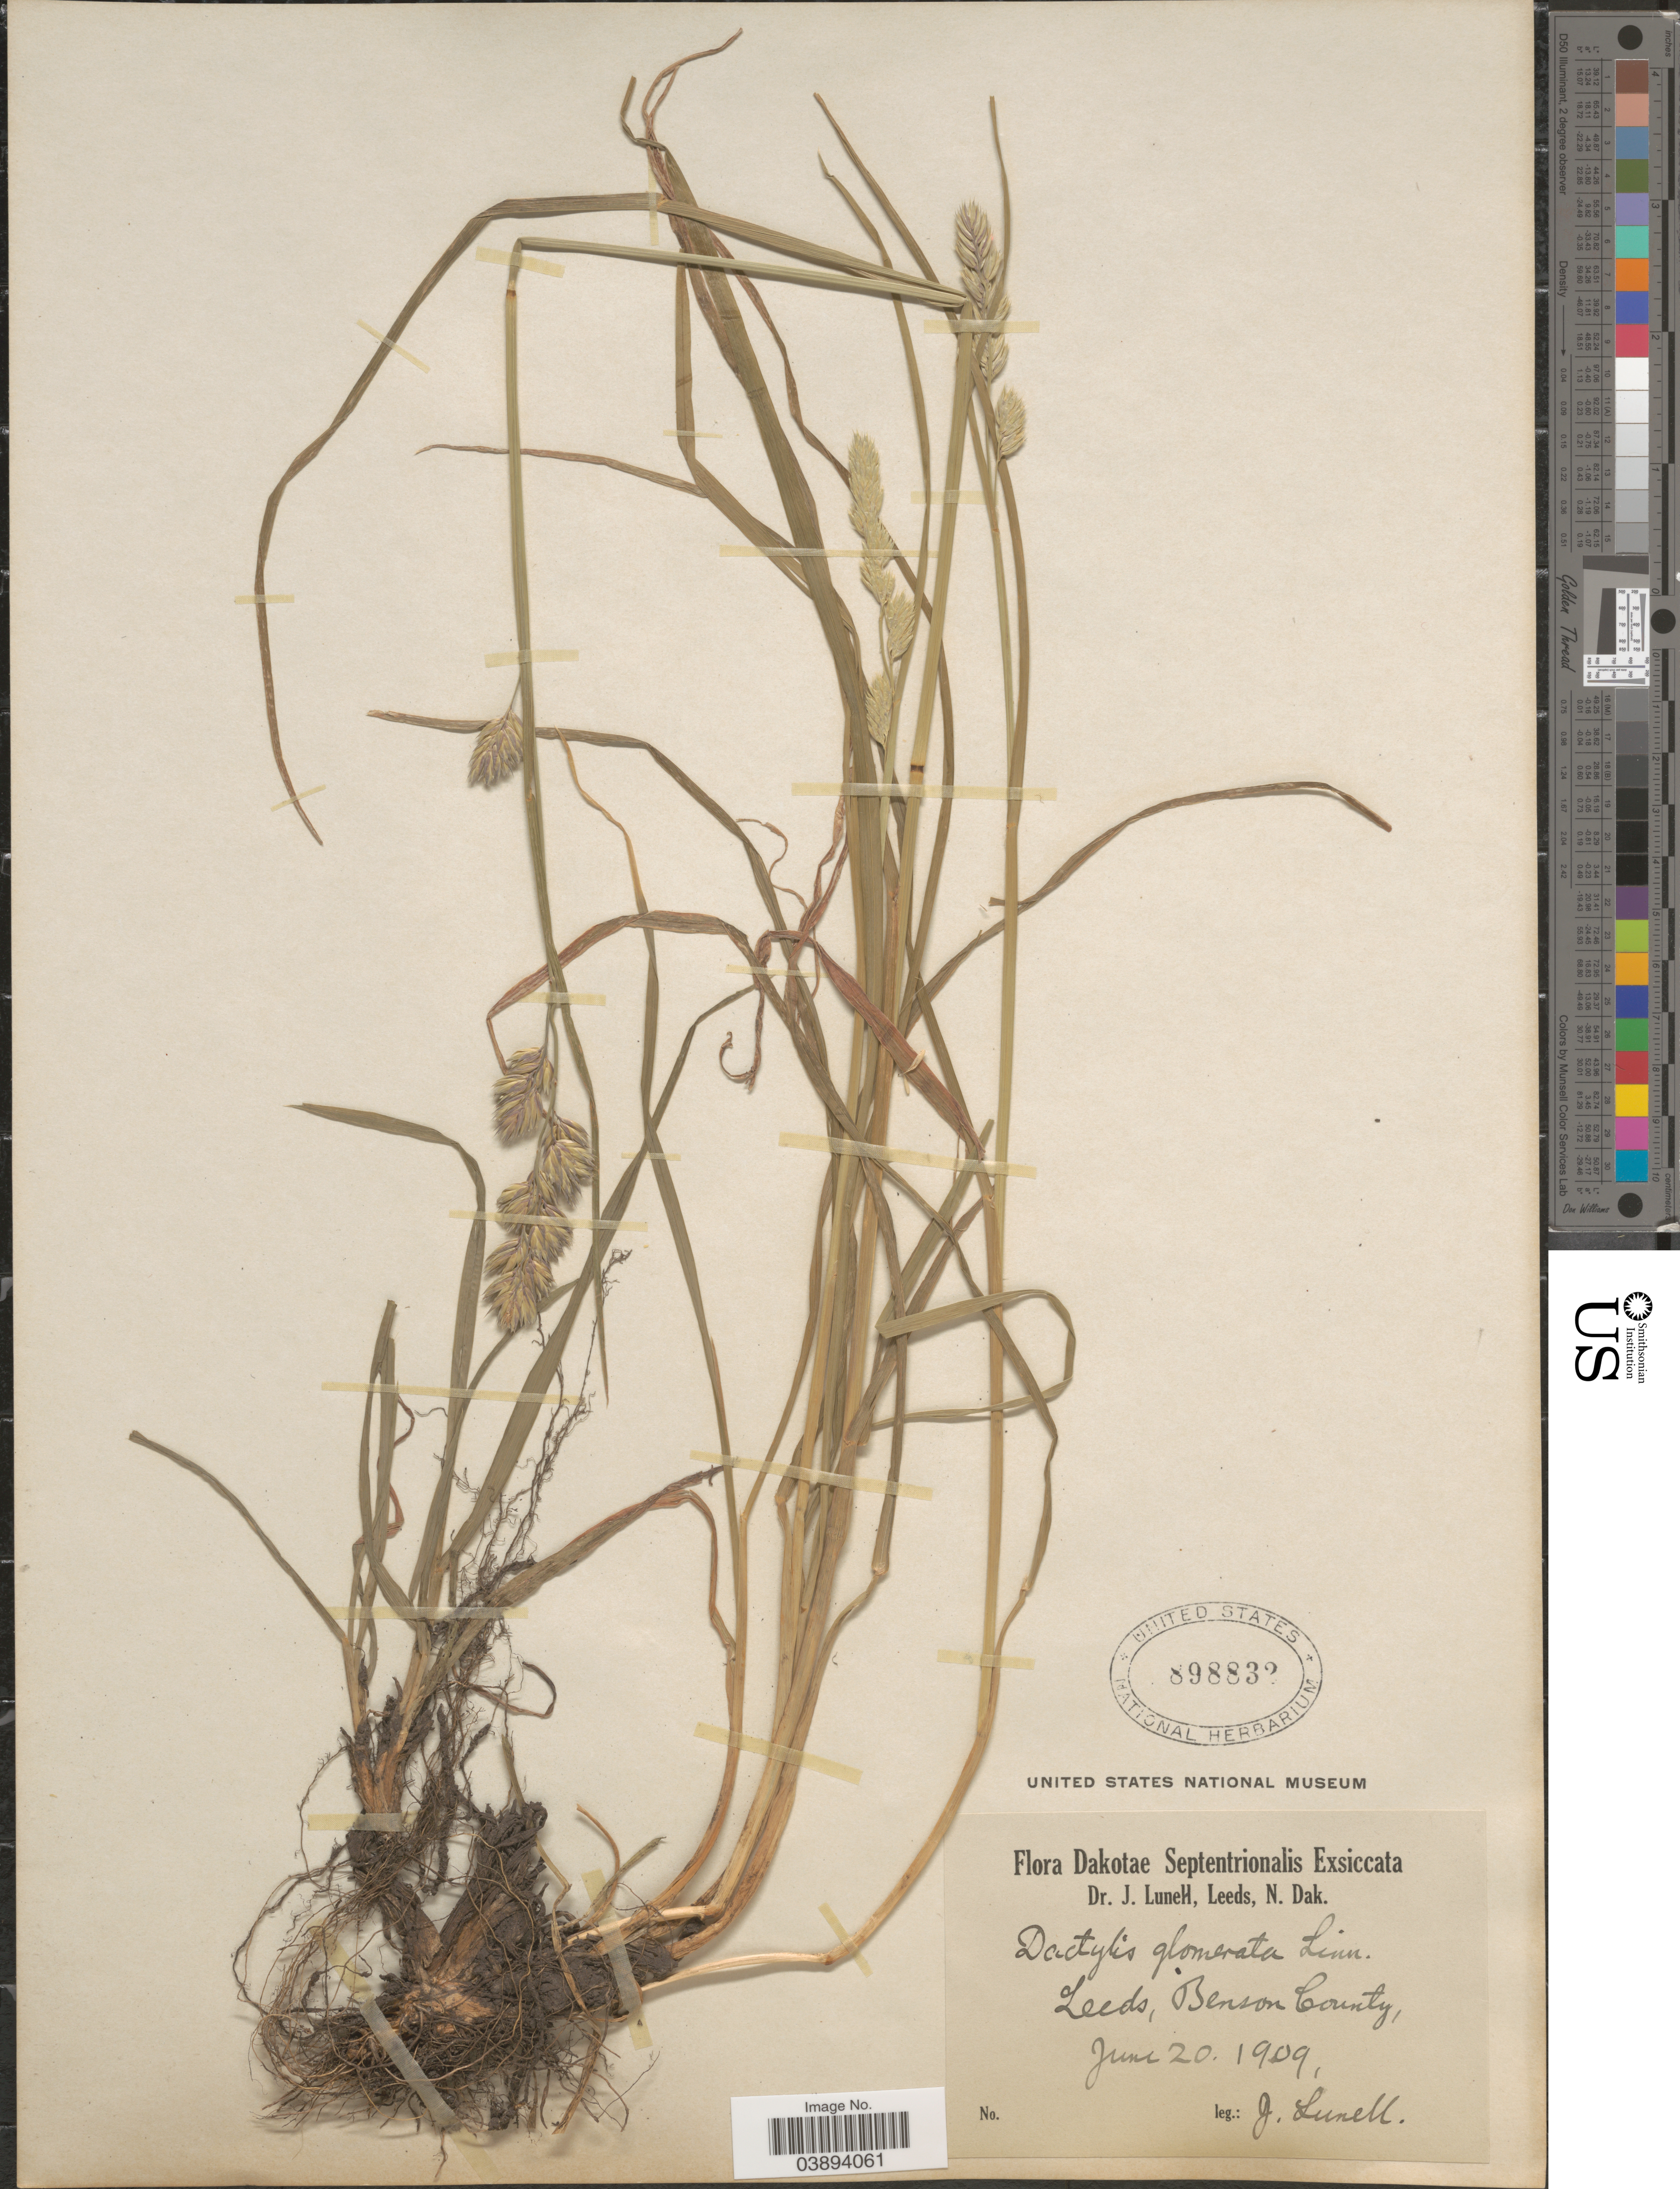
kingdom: Plantae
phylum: Tracheophyta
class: Liliopsida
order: Poales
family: Poaceae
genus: Dactylis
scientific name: Dactylis glomerata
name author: L.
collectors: J. Lunell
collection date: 1909-06-20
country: United States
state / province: North Dakota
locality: Dakotae Septentrionalis. Leeds, Benson County.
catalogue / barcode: US 898832